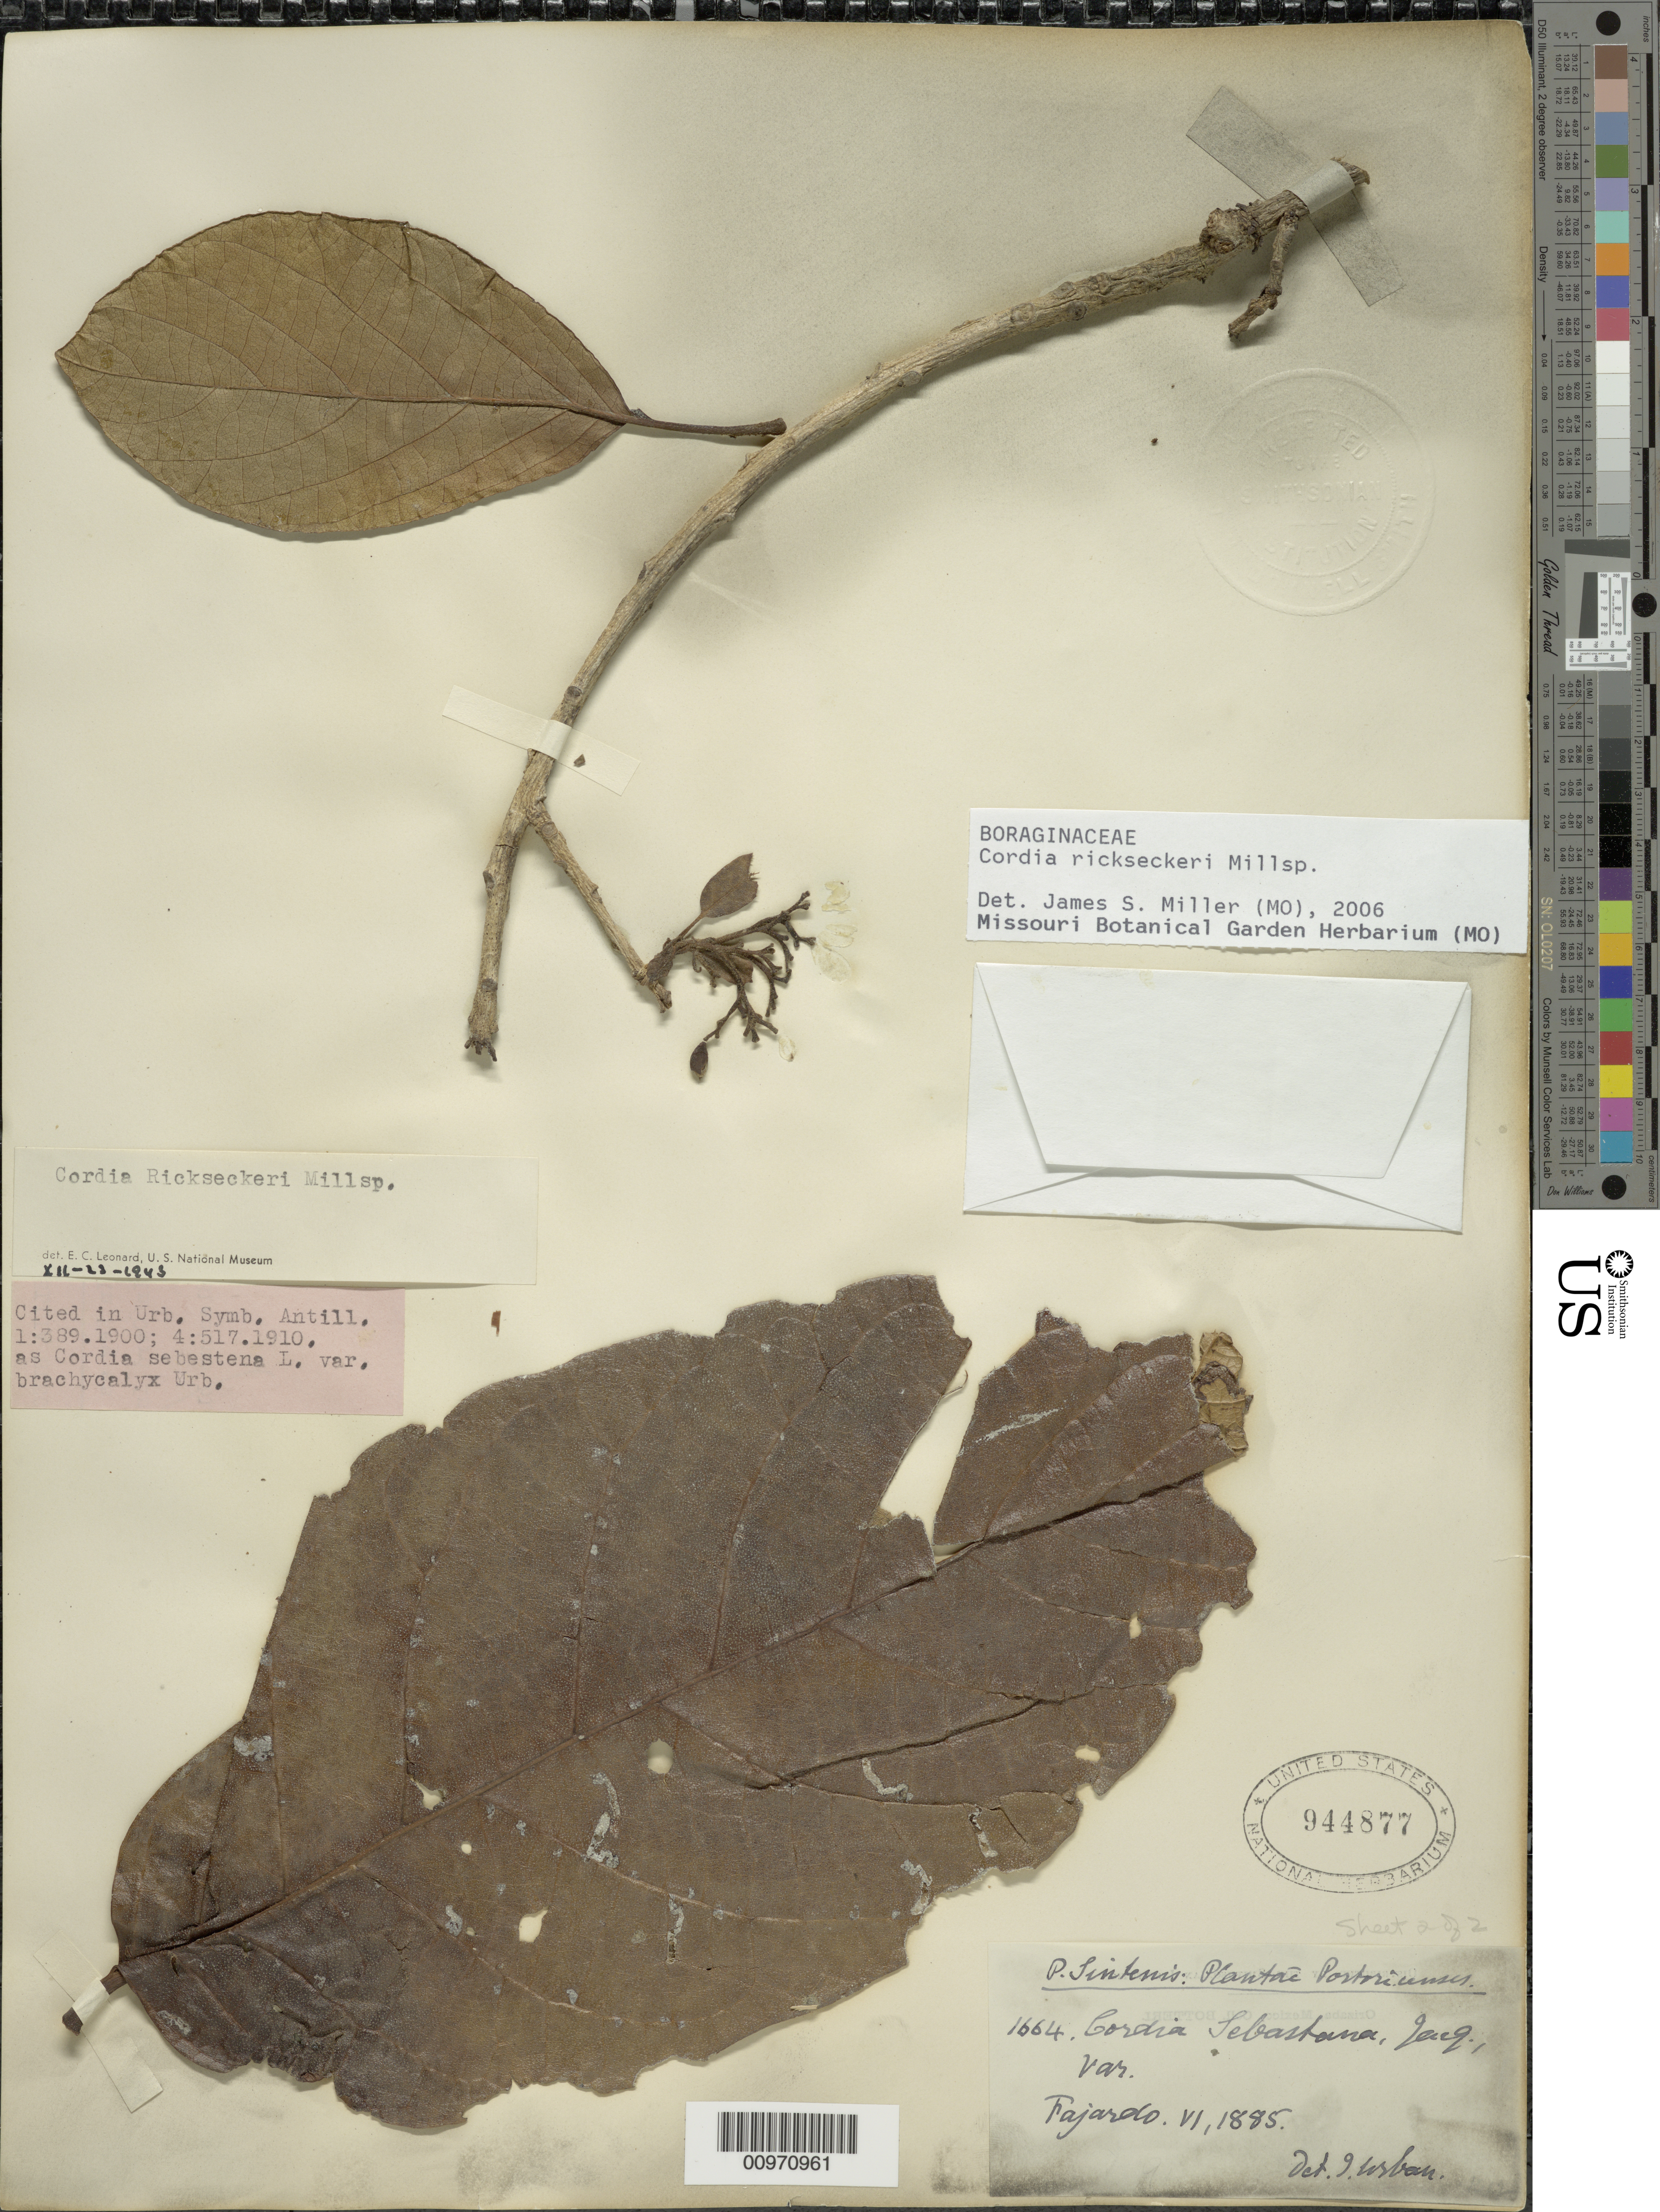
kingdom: Plantae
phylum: Tracheophyta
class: Magnoliopsida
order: Boraginales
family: Cordiaceae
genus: Cordia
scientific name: Cordia rickseckeri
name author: Millsp.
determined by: Miller, James S., (MO), Missouri Botanical Garden (UNITED STATES)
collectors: P. Sintenis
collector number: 1664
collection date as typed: Jun 1885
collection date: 1885-06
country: Puerto Rico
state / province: Fajardo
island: Puerto Rico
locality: Fajardo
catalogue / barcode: US 944877